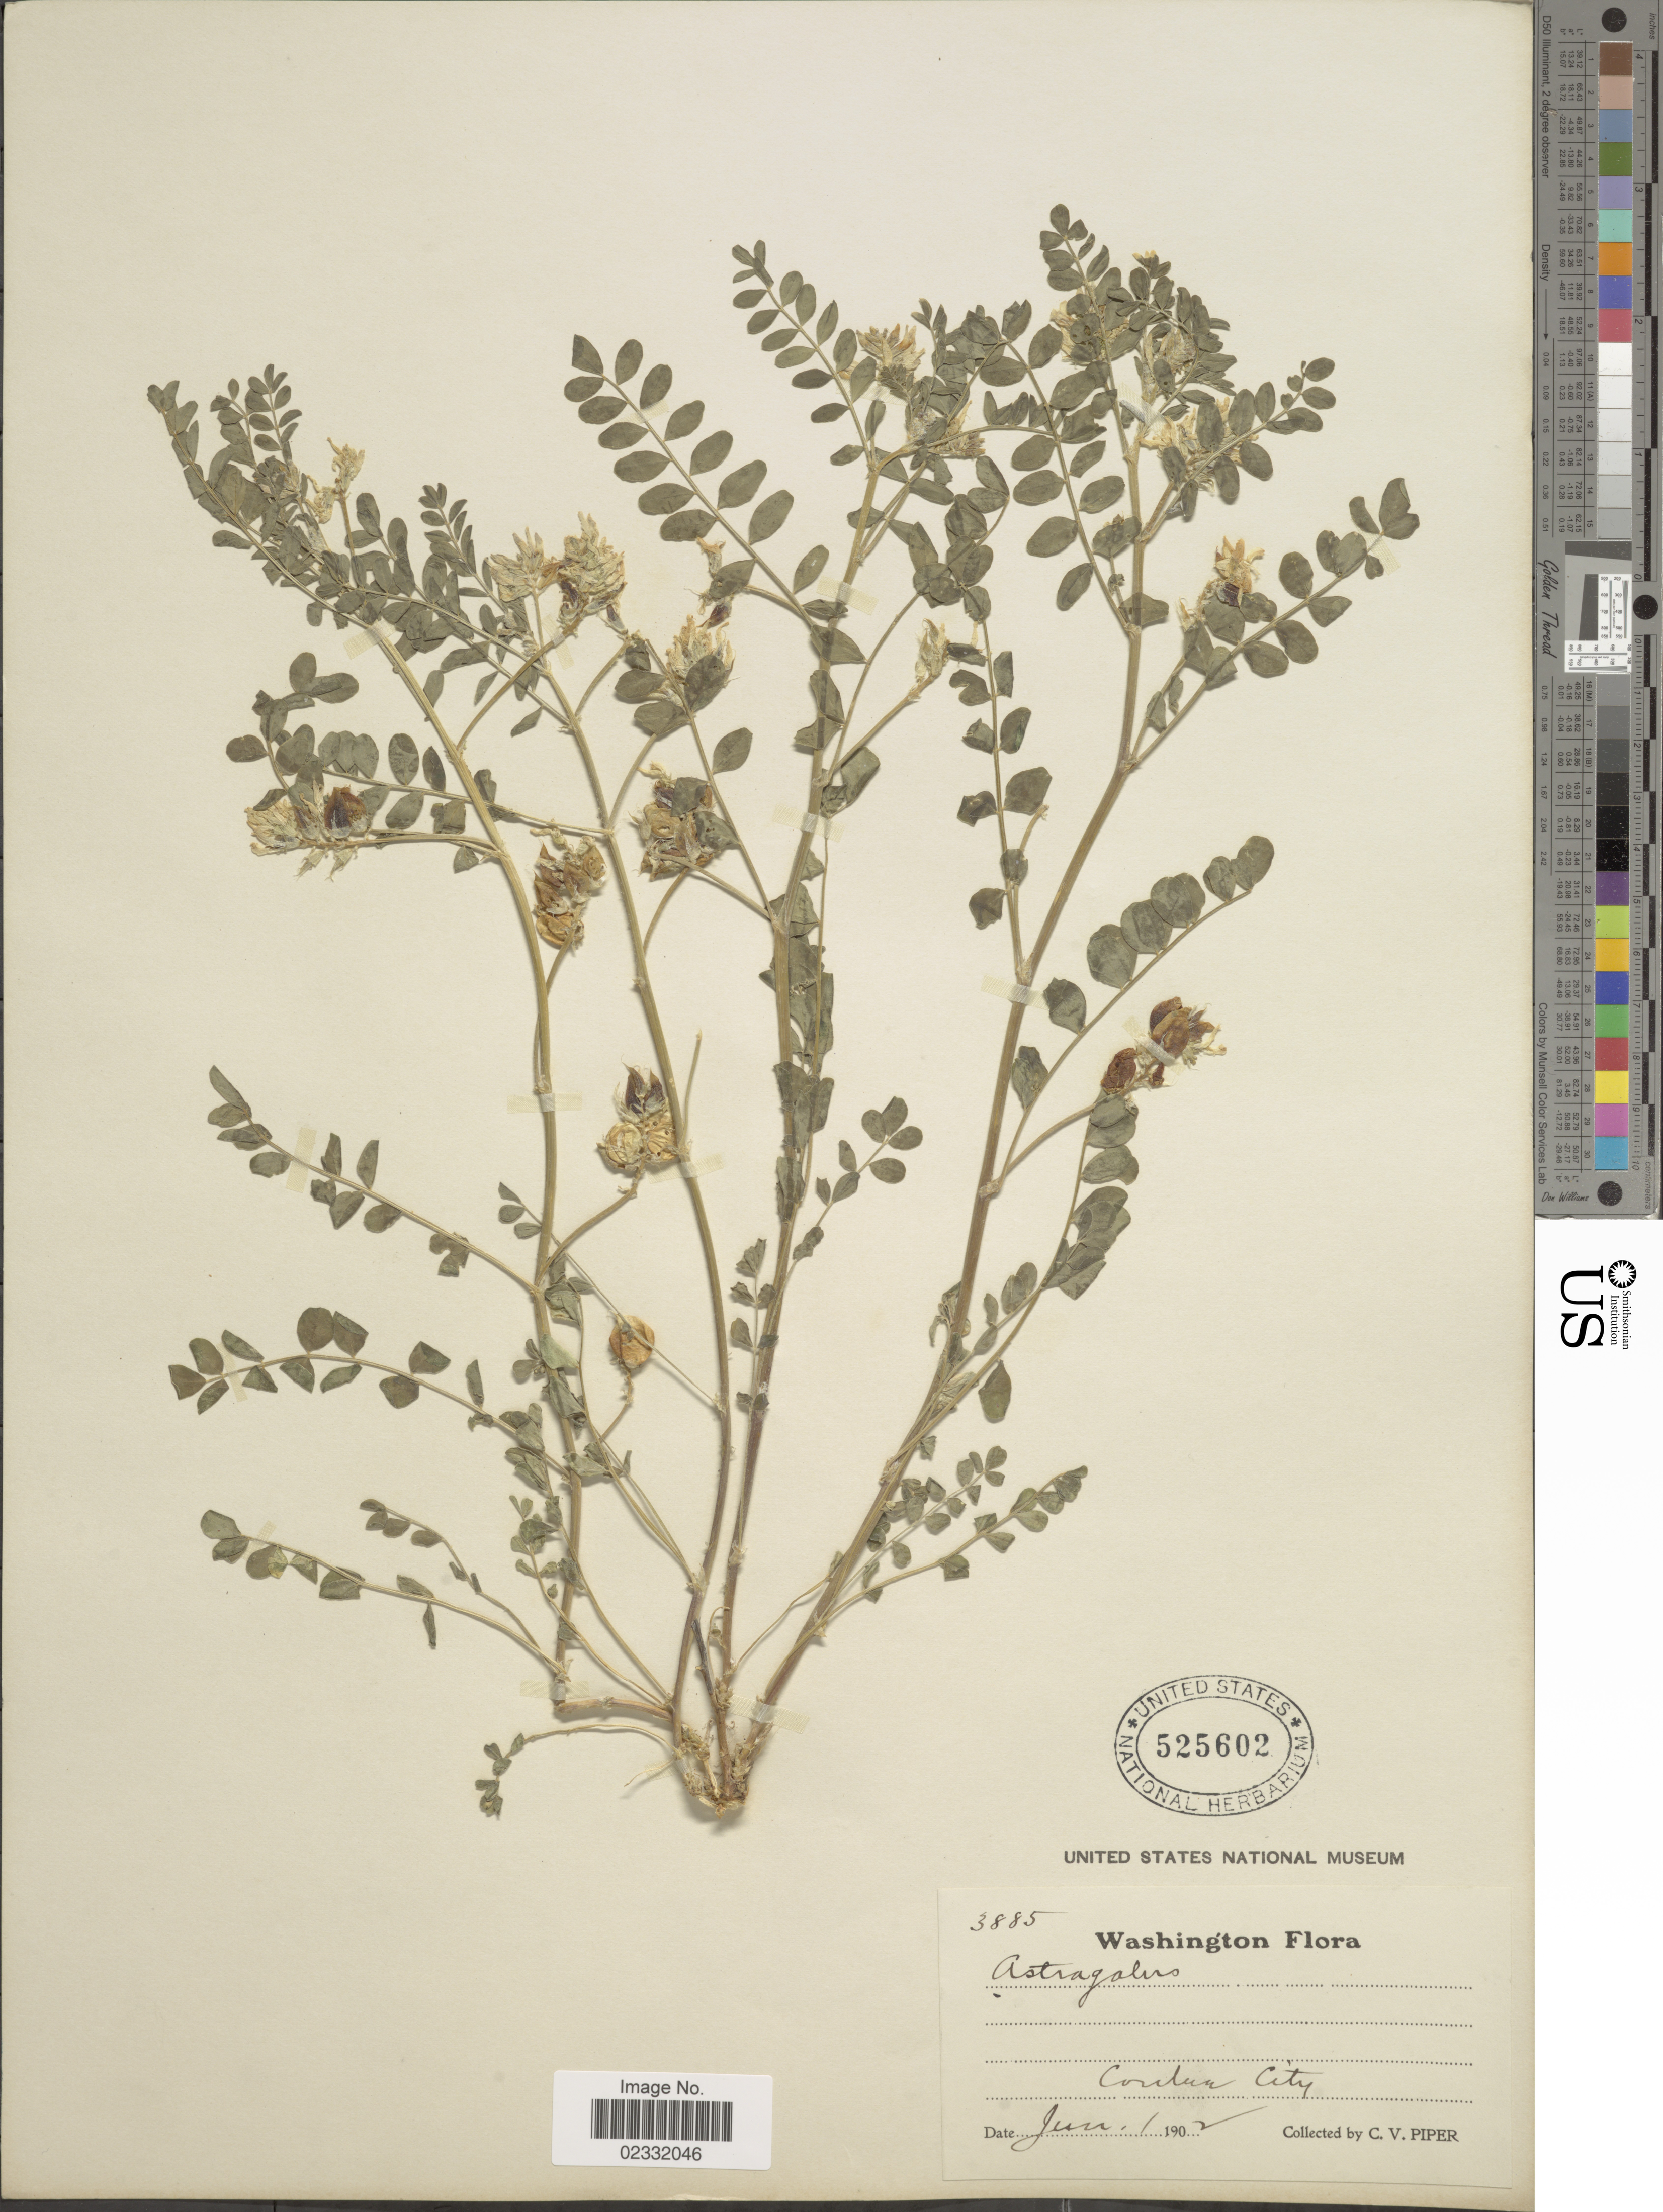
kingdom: Plantae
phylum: Tracheophyta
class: Magnoliopsida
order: Fabales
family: Fabaceae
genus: Astragalus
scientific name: Astragalus lentiginosus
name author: Douglas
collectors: C. V. Piper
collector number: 3885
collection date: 1902-06-01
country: United States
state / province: Washington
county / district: Grant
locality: Coulee City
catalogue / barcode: US 525602